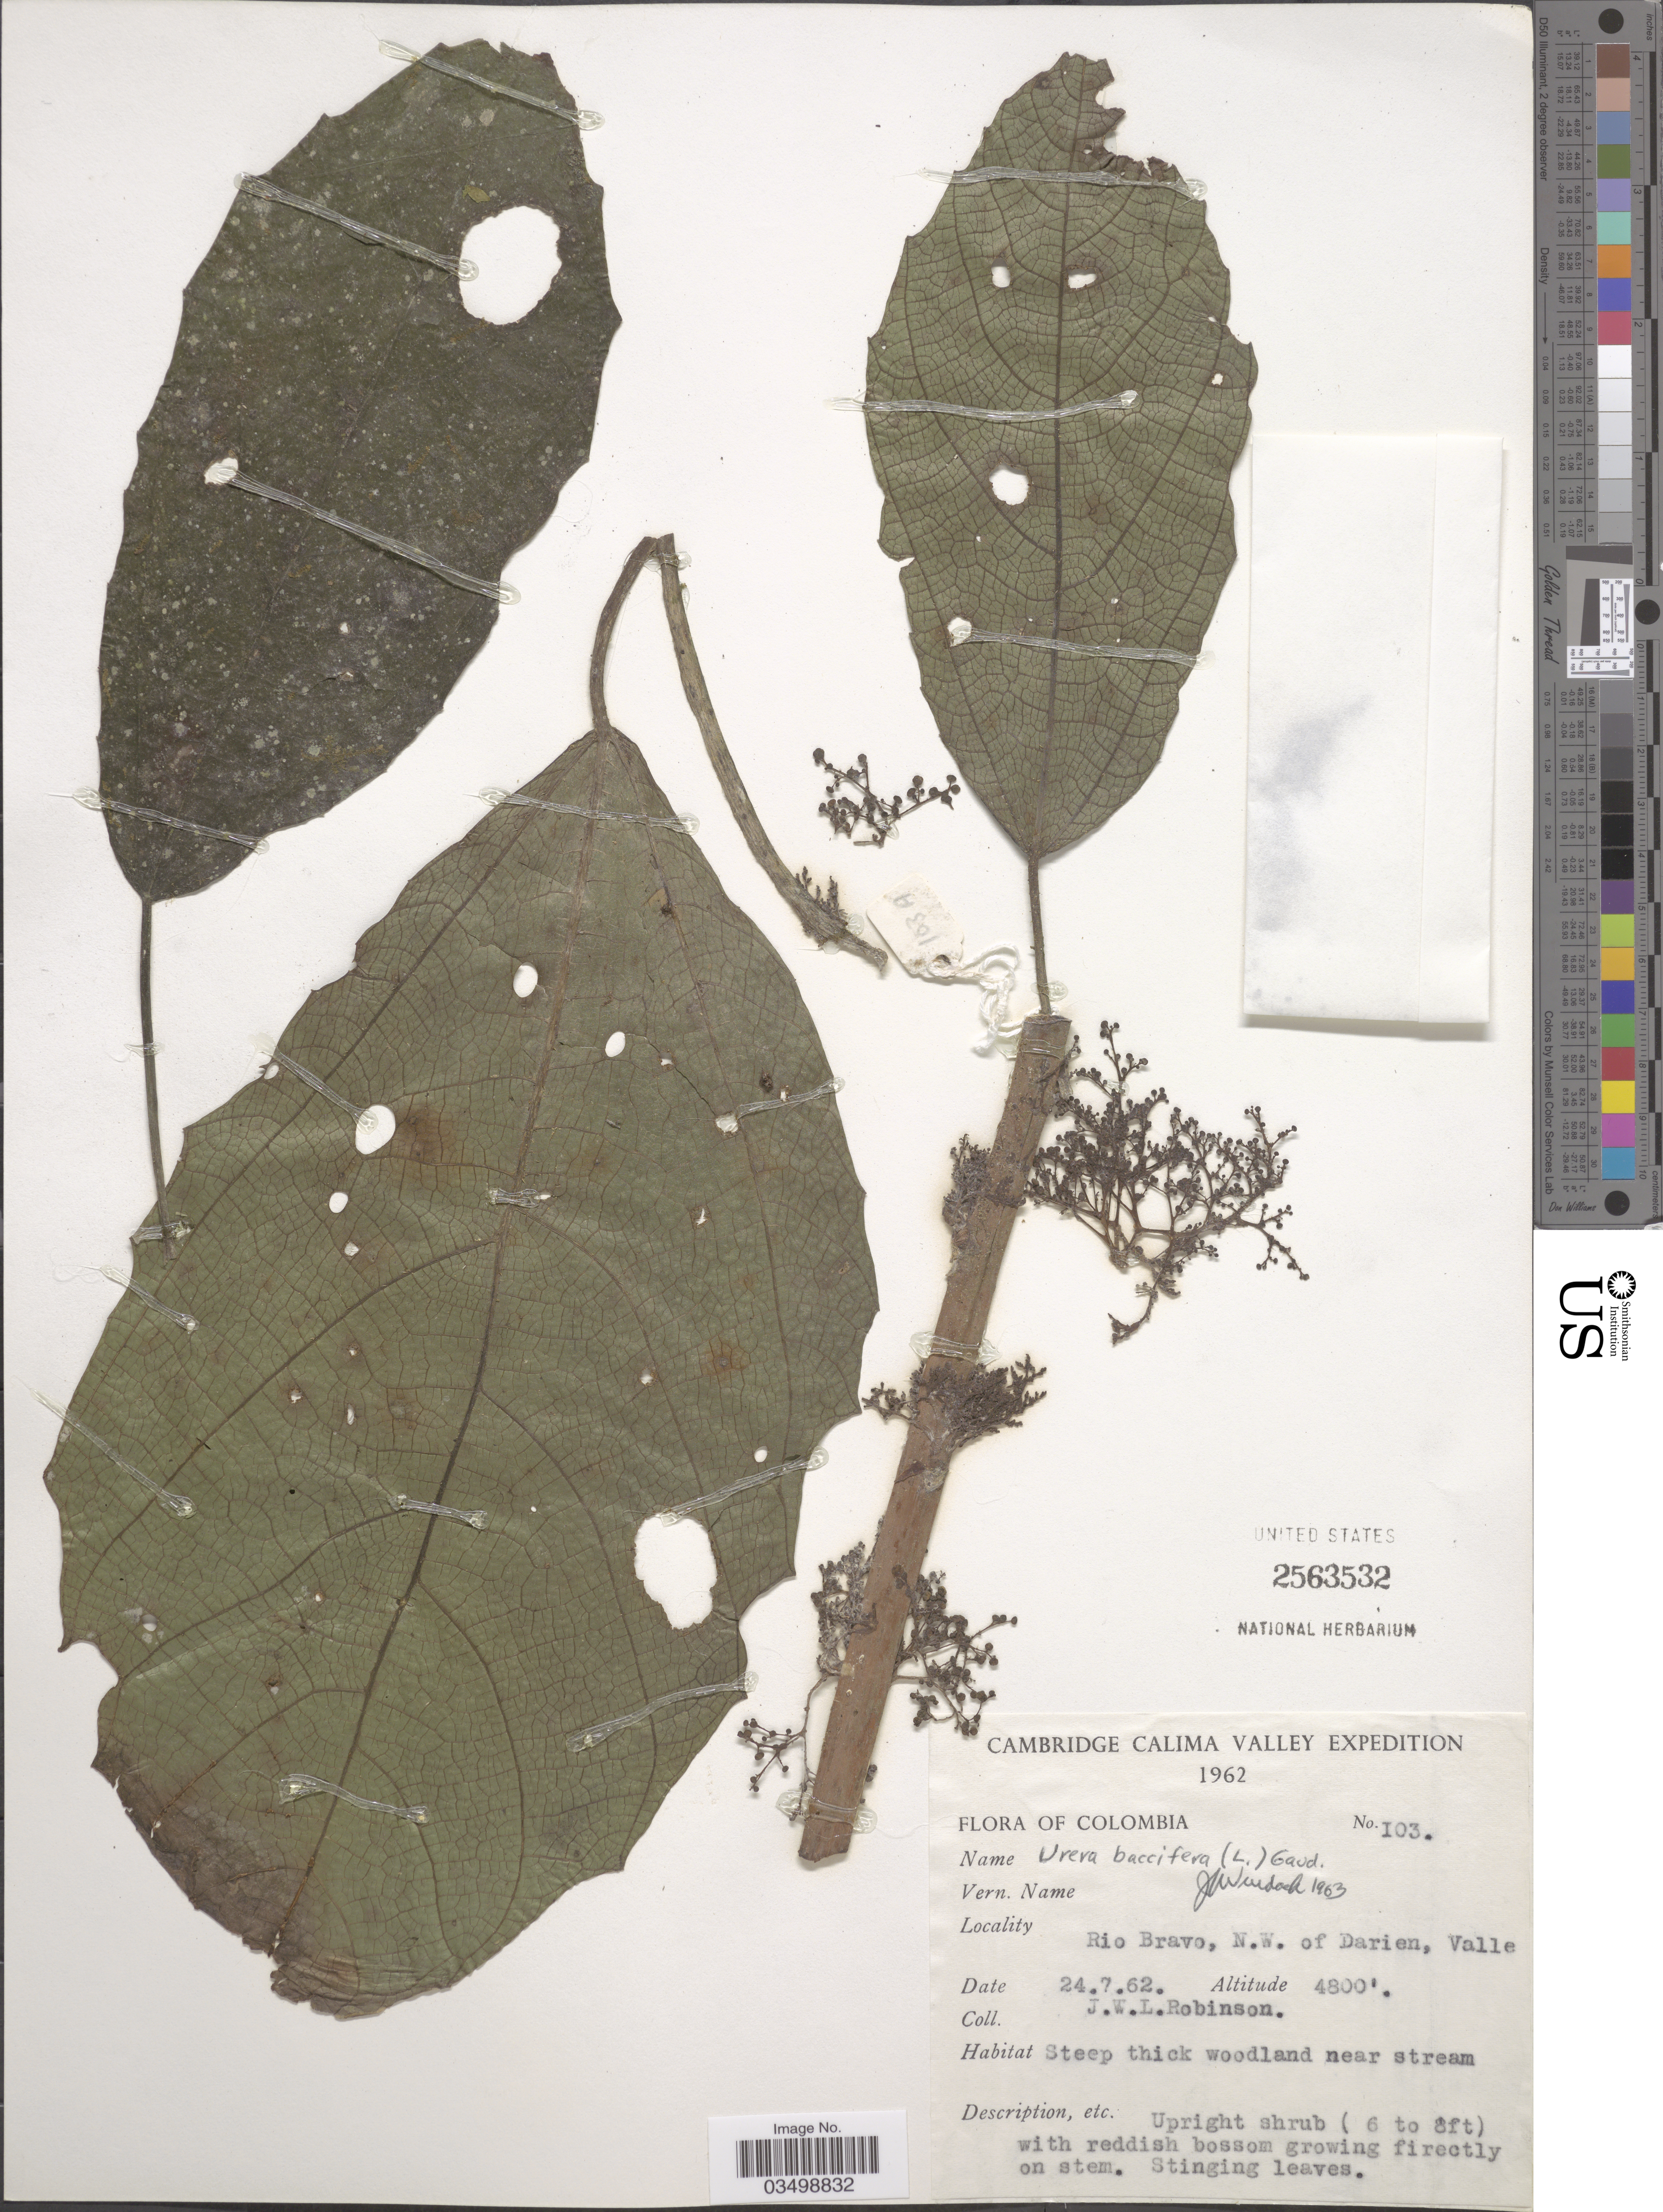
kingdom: Plantae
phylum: Tracheophyta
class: Magnoliopsida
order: Rosales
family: Urticaceae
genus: Urera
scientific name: Urera baccifera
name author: (L.) Gaudich. ex Wedd.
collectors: J. W. Robinson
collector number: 103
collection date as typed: Transcribed d/m/y: 24/7/62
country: Colombia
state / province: Valle del Cauca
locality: Cambridge Calima Valley.? Rio Bravo, N.W. of Darien, Valle.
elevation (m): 1463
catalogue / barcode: US 2563532